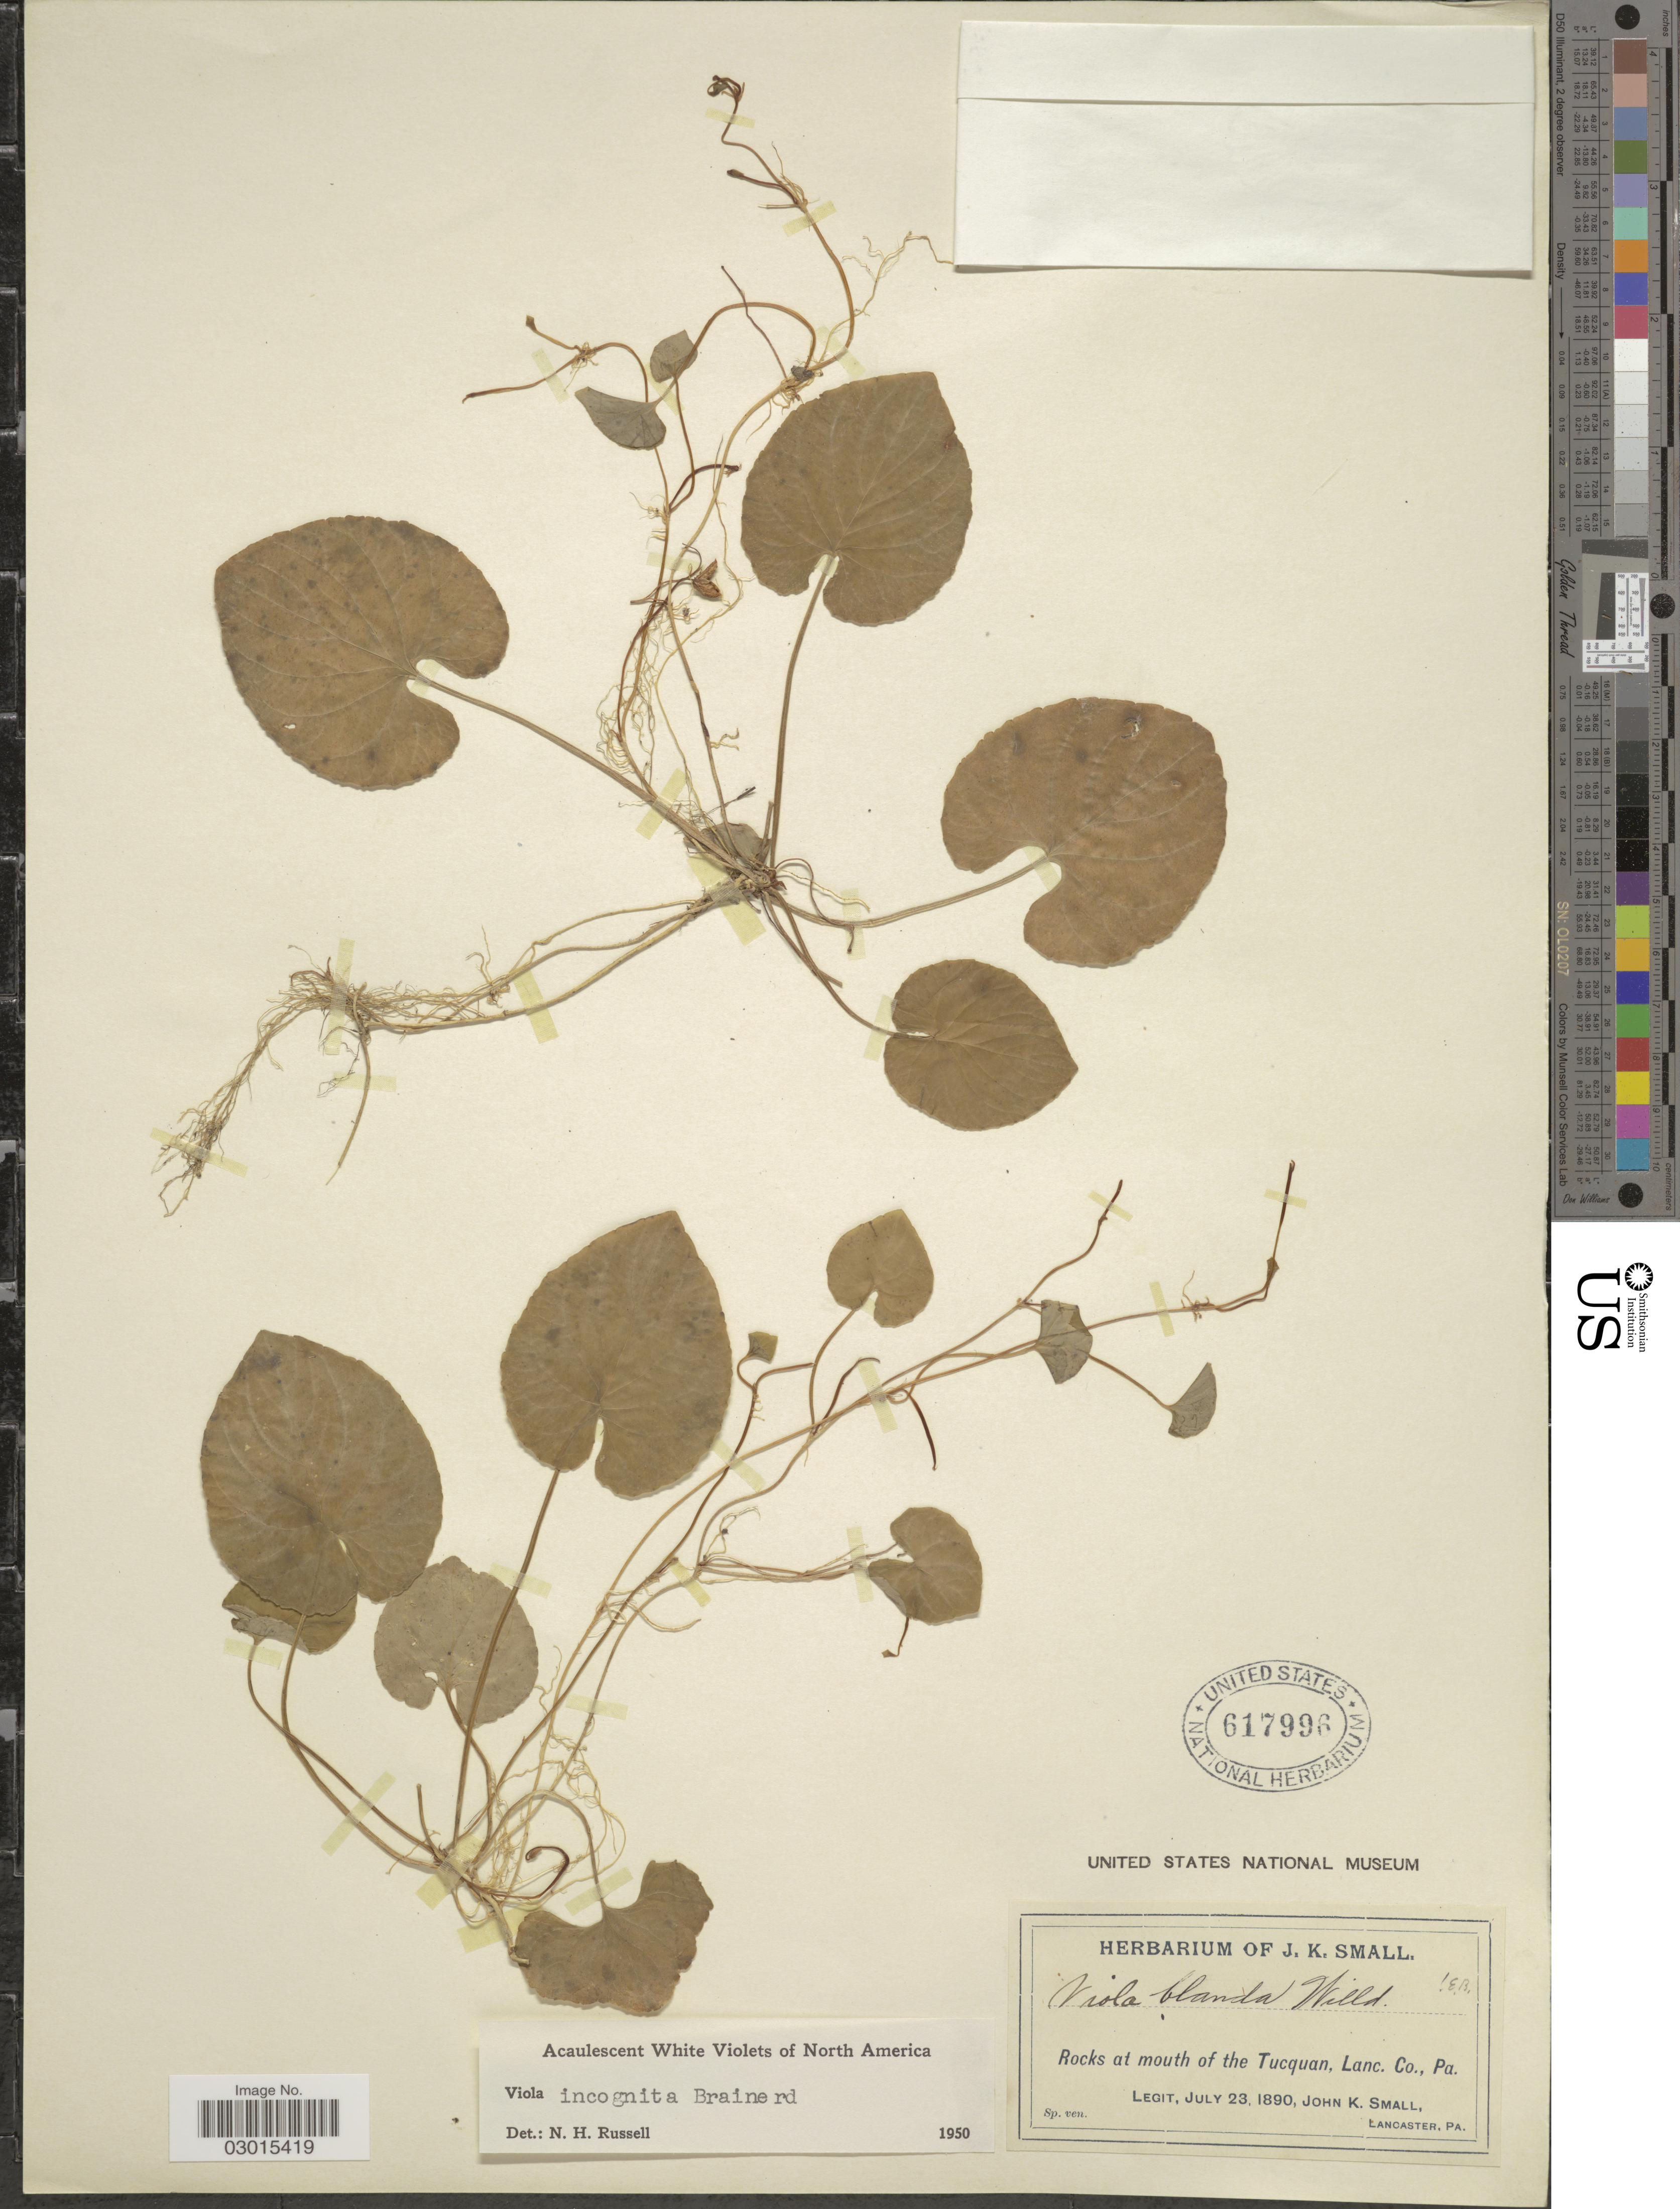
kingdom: Plantae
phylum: Tracheophyta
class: Magnoliopsida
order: Malpighiales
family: Violaceae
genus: Viola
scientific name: Viola incognita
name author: Brainerd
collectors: J. K. Small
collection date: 1890-07-23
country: United States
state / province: Pennsylvania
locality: Rocks at mouth of the Tucquan, Lanc. Co., Pa.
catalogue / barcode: US 617996